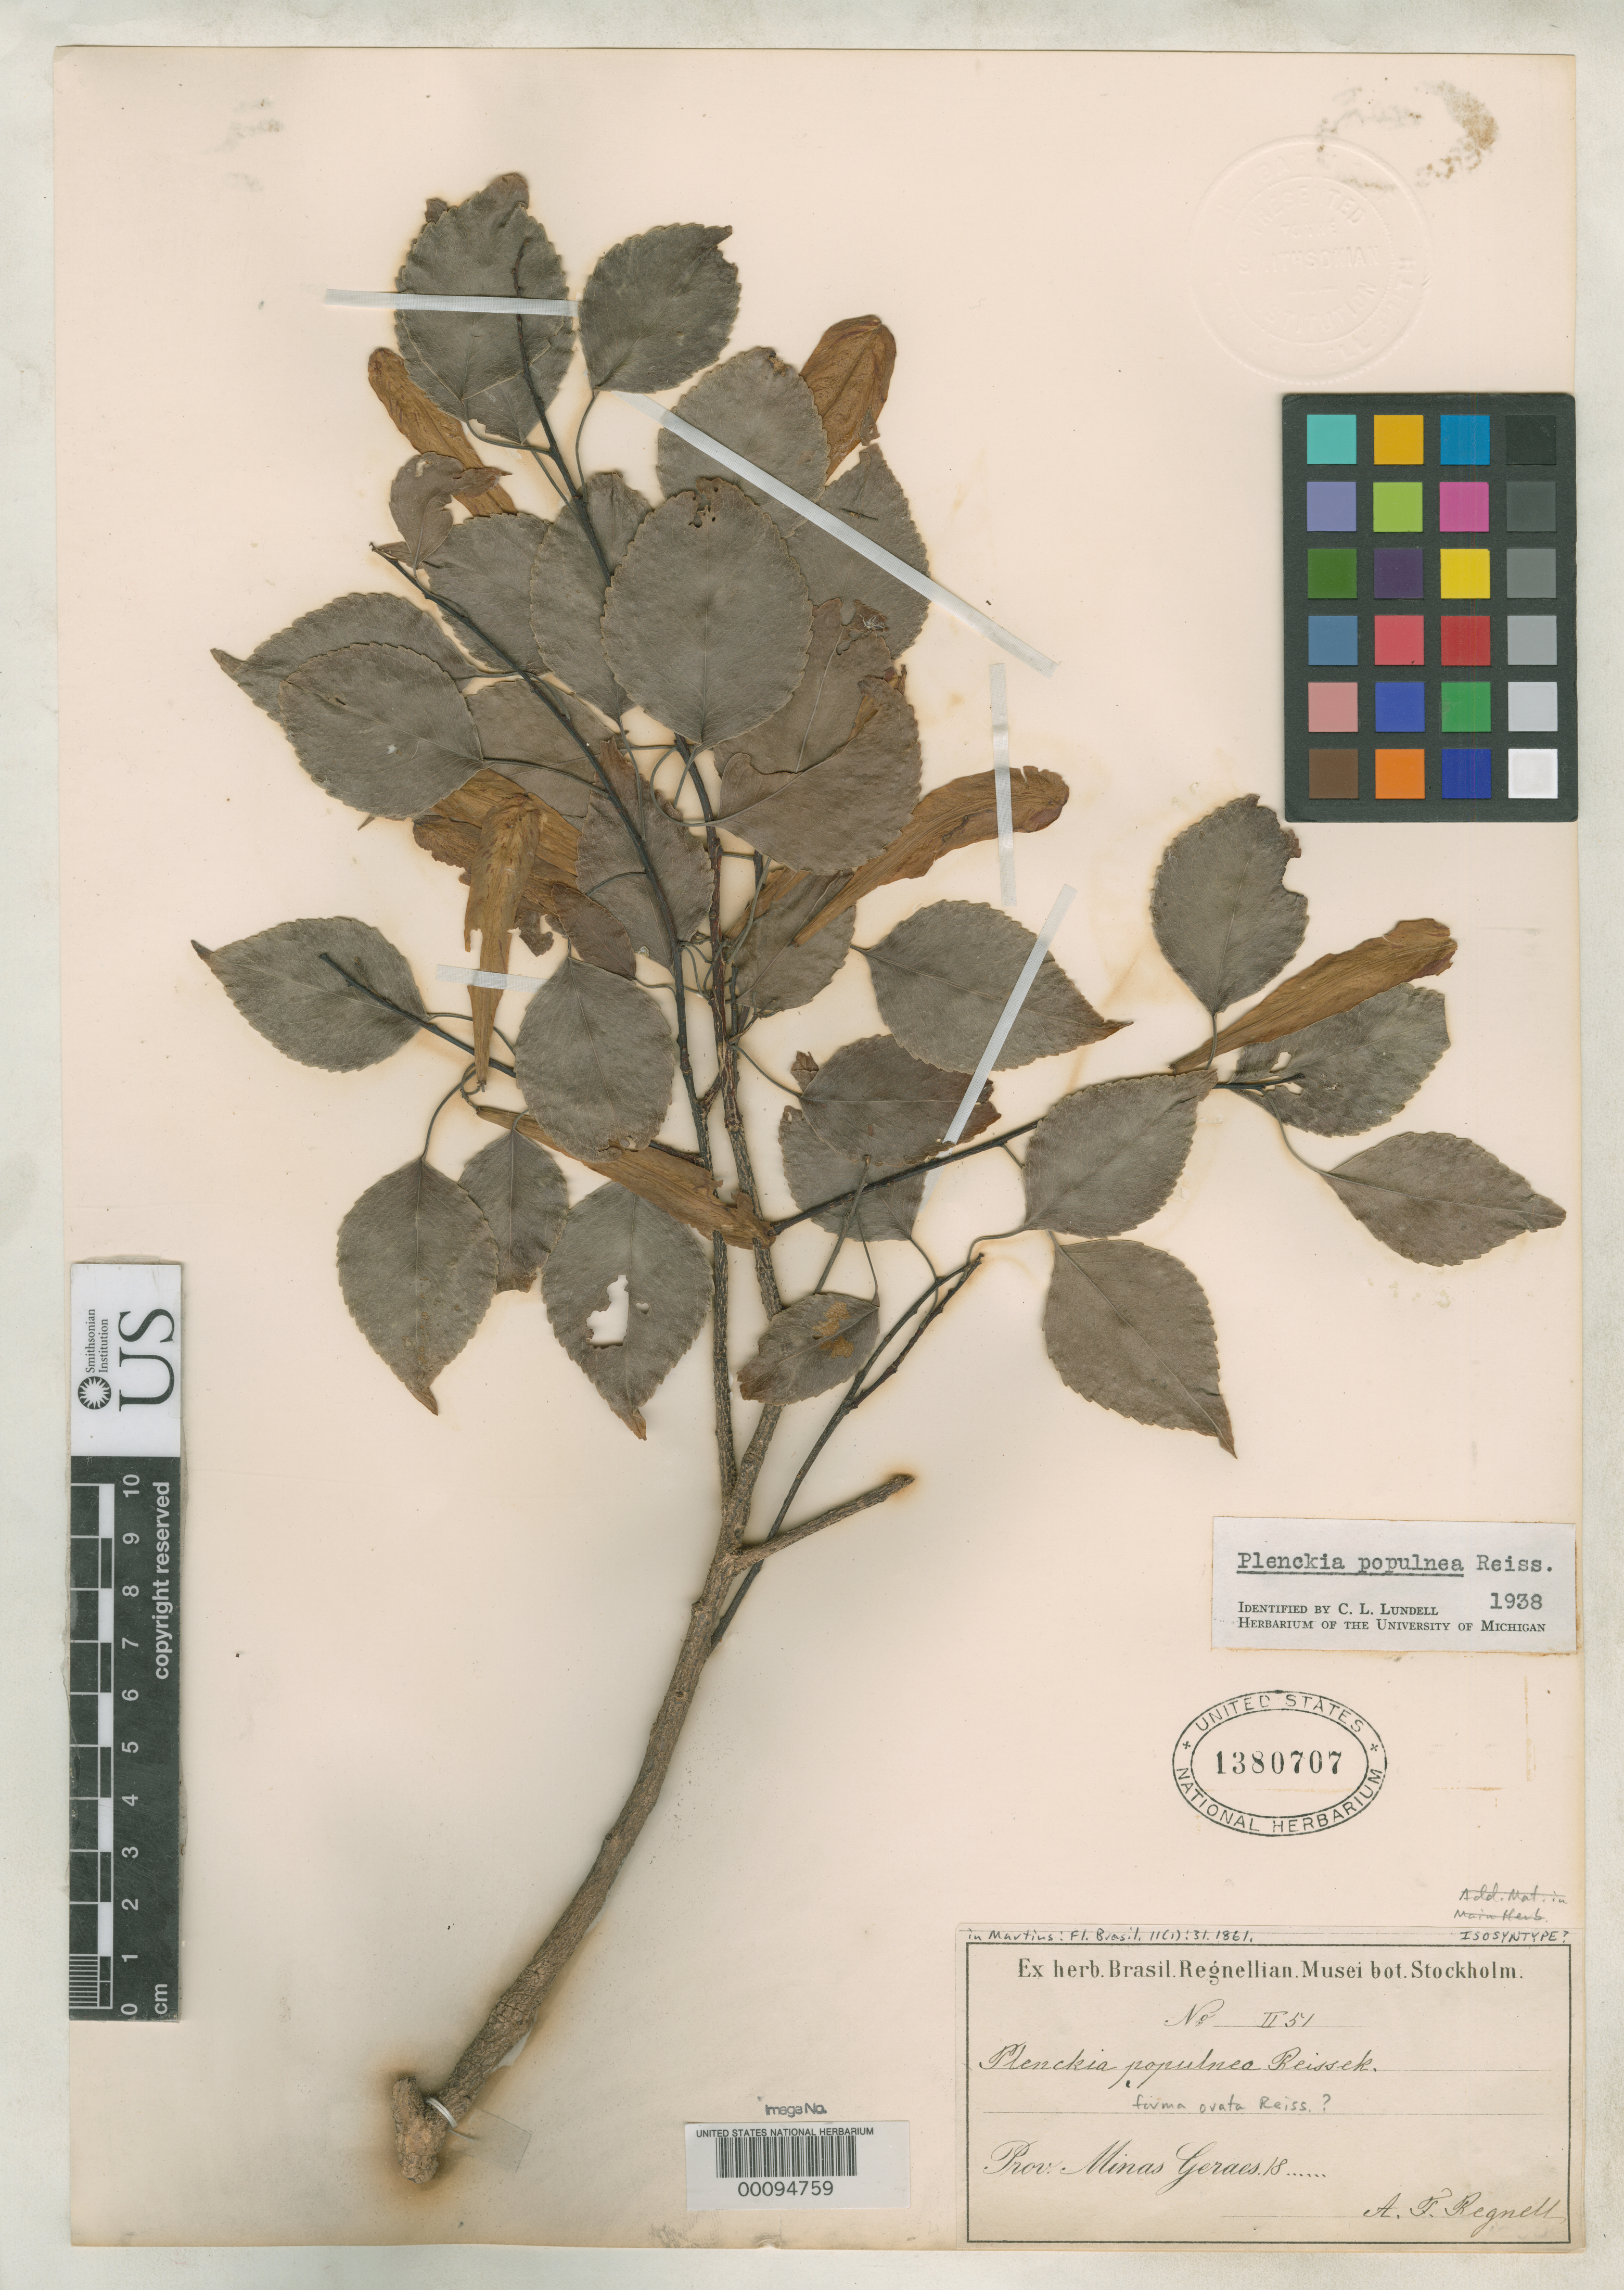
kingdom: Plantae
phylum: Tracheophyta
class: Magnoliopsida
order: Celastrales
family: Celastraceae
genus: Plenckia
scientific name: Plenckia populnea f. ovata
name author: Reissek in Mart.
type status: Isosyntype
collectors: A. F. Regnell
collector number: Regn. Hb. Ser. I, 51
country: Brazil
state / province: Minas Gerais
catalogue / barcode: US 1380707